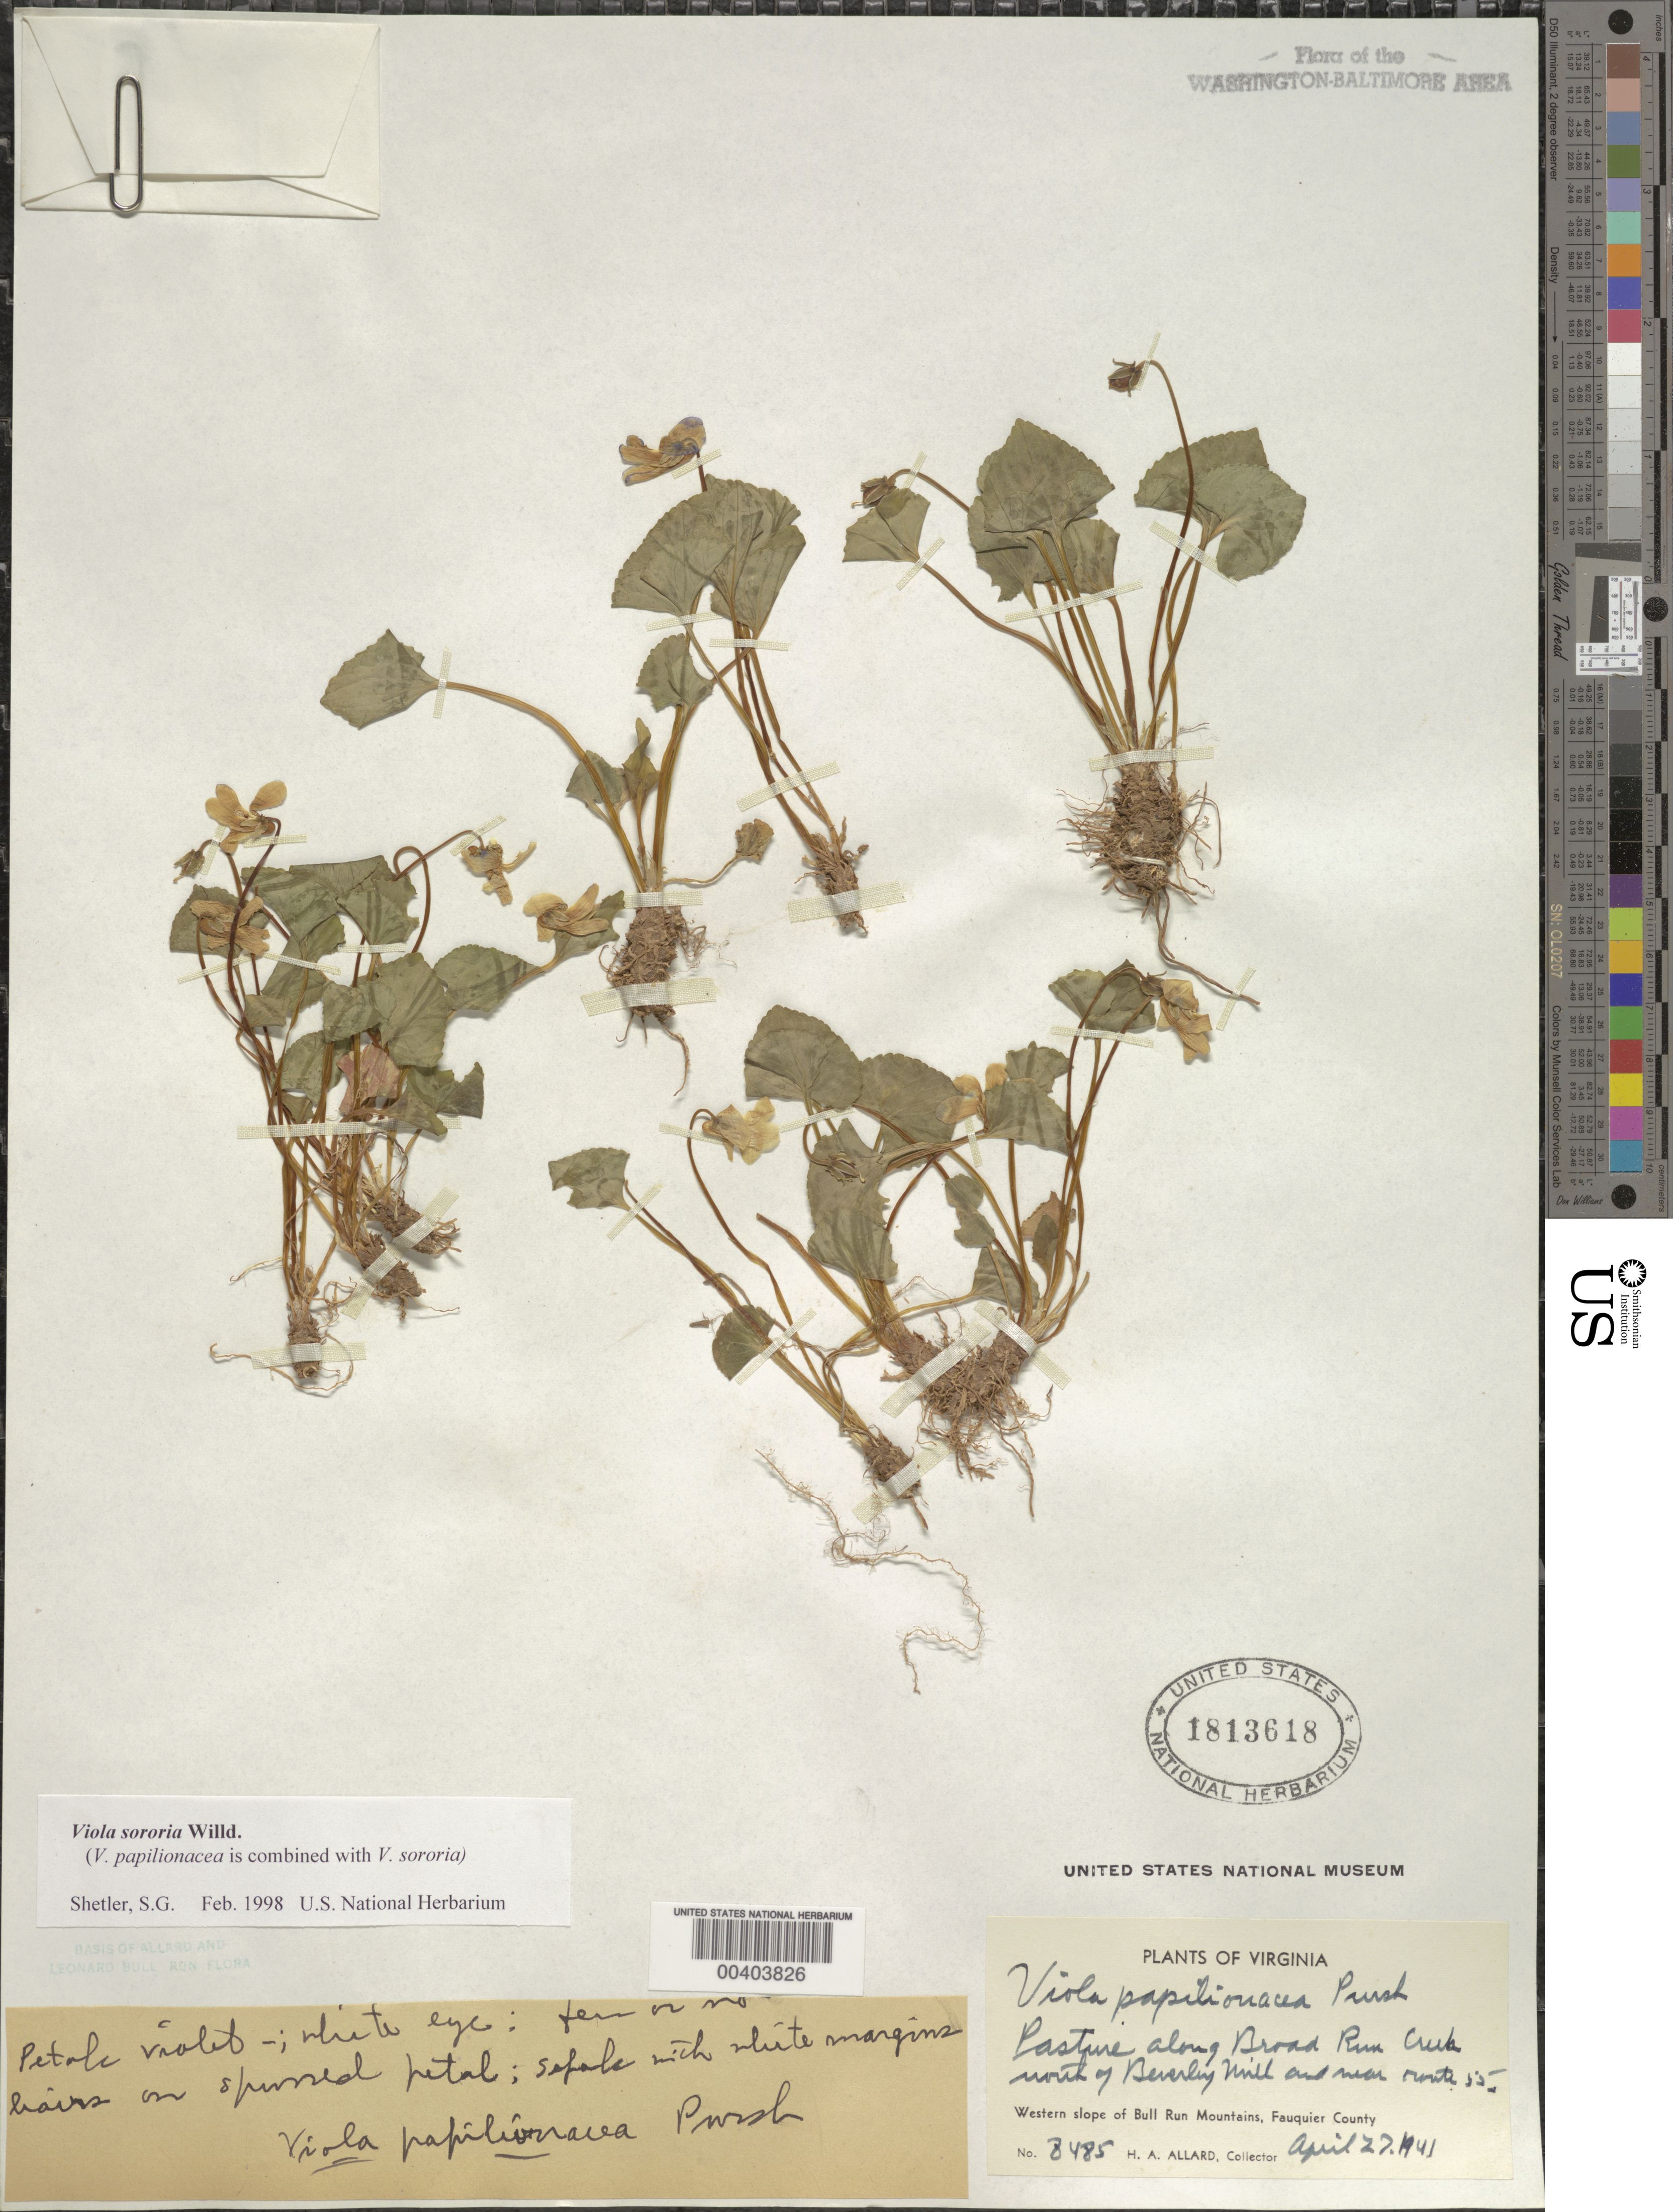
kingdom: Plantae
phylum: Tracheophyta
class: Magnoliopsida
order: Malpighiales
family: Violaceae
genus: Viola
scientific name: Viola sororia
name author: Willd.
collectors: H. A. Allard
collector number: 8485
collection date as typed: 27 Apr 1941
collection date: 1941-04-27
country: United States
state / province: Virginia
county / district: Fauquier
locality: Broad Run, north of Beverley Mill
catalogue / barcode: US 1813618